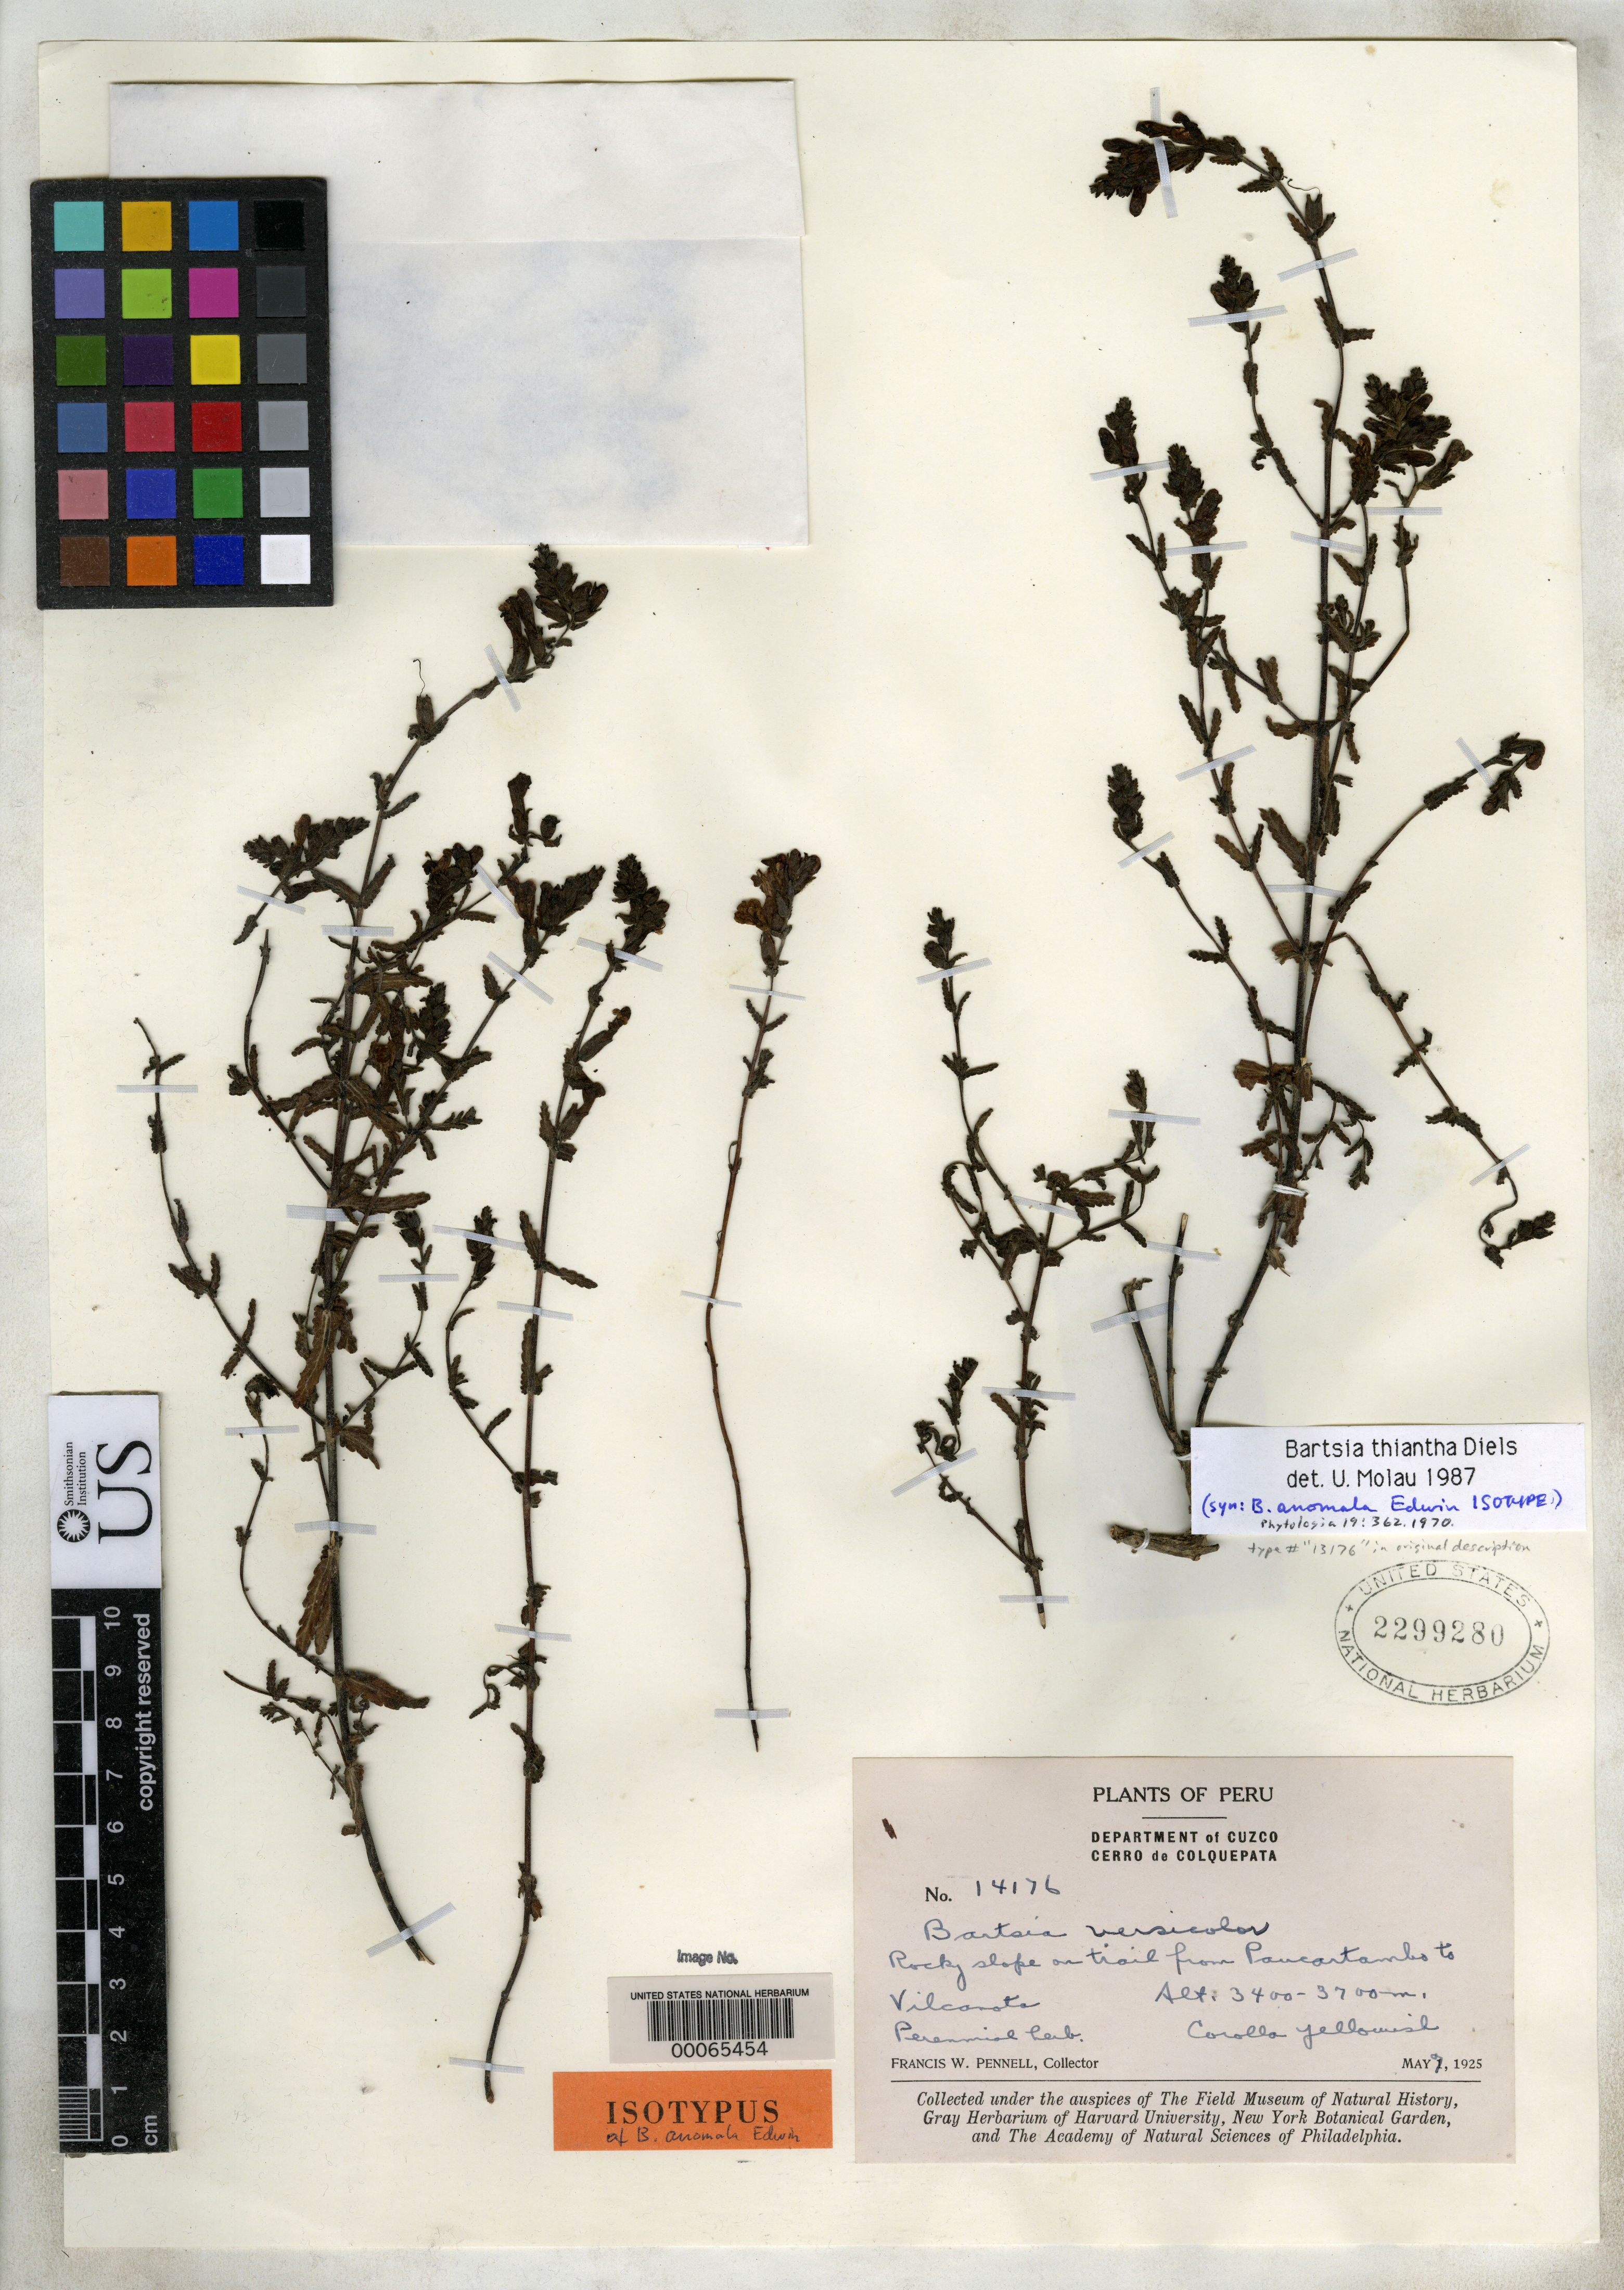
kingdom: Plantae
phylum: Tracheophyta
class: Magnoliopsida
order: Lamiales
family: Orobanchaceae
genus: Bartsia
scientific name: Bartsia anomala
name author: Edwin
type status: Isotype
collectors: F. W. Pennell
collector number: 14176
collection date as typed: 07 May 1925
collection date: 1925-05-07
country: Peru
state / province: Cusco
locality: Cerro de Colquipata, rocky slope on trail from Paucartambo to Vilcanota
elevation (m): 3400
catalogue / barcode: US 2299280